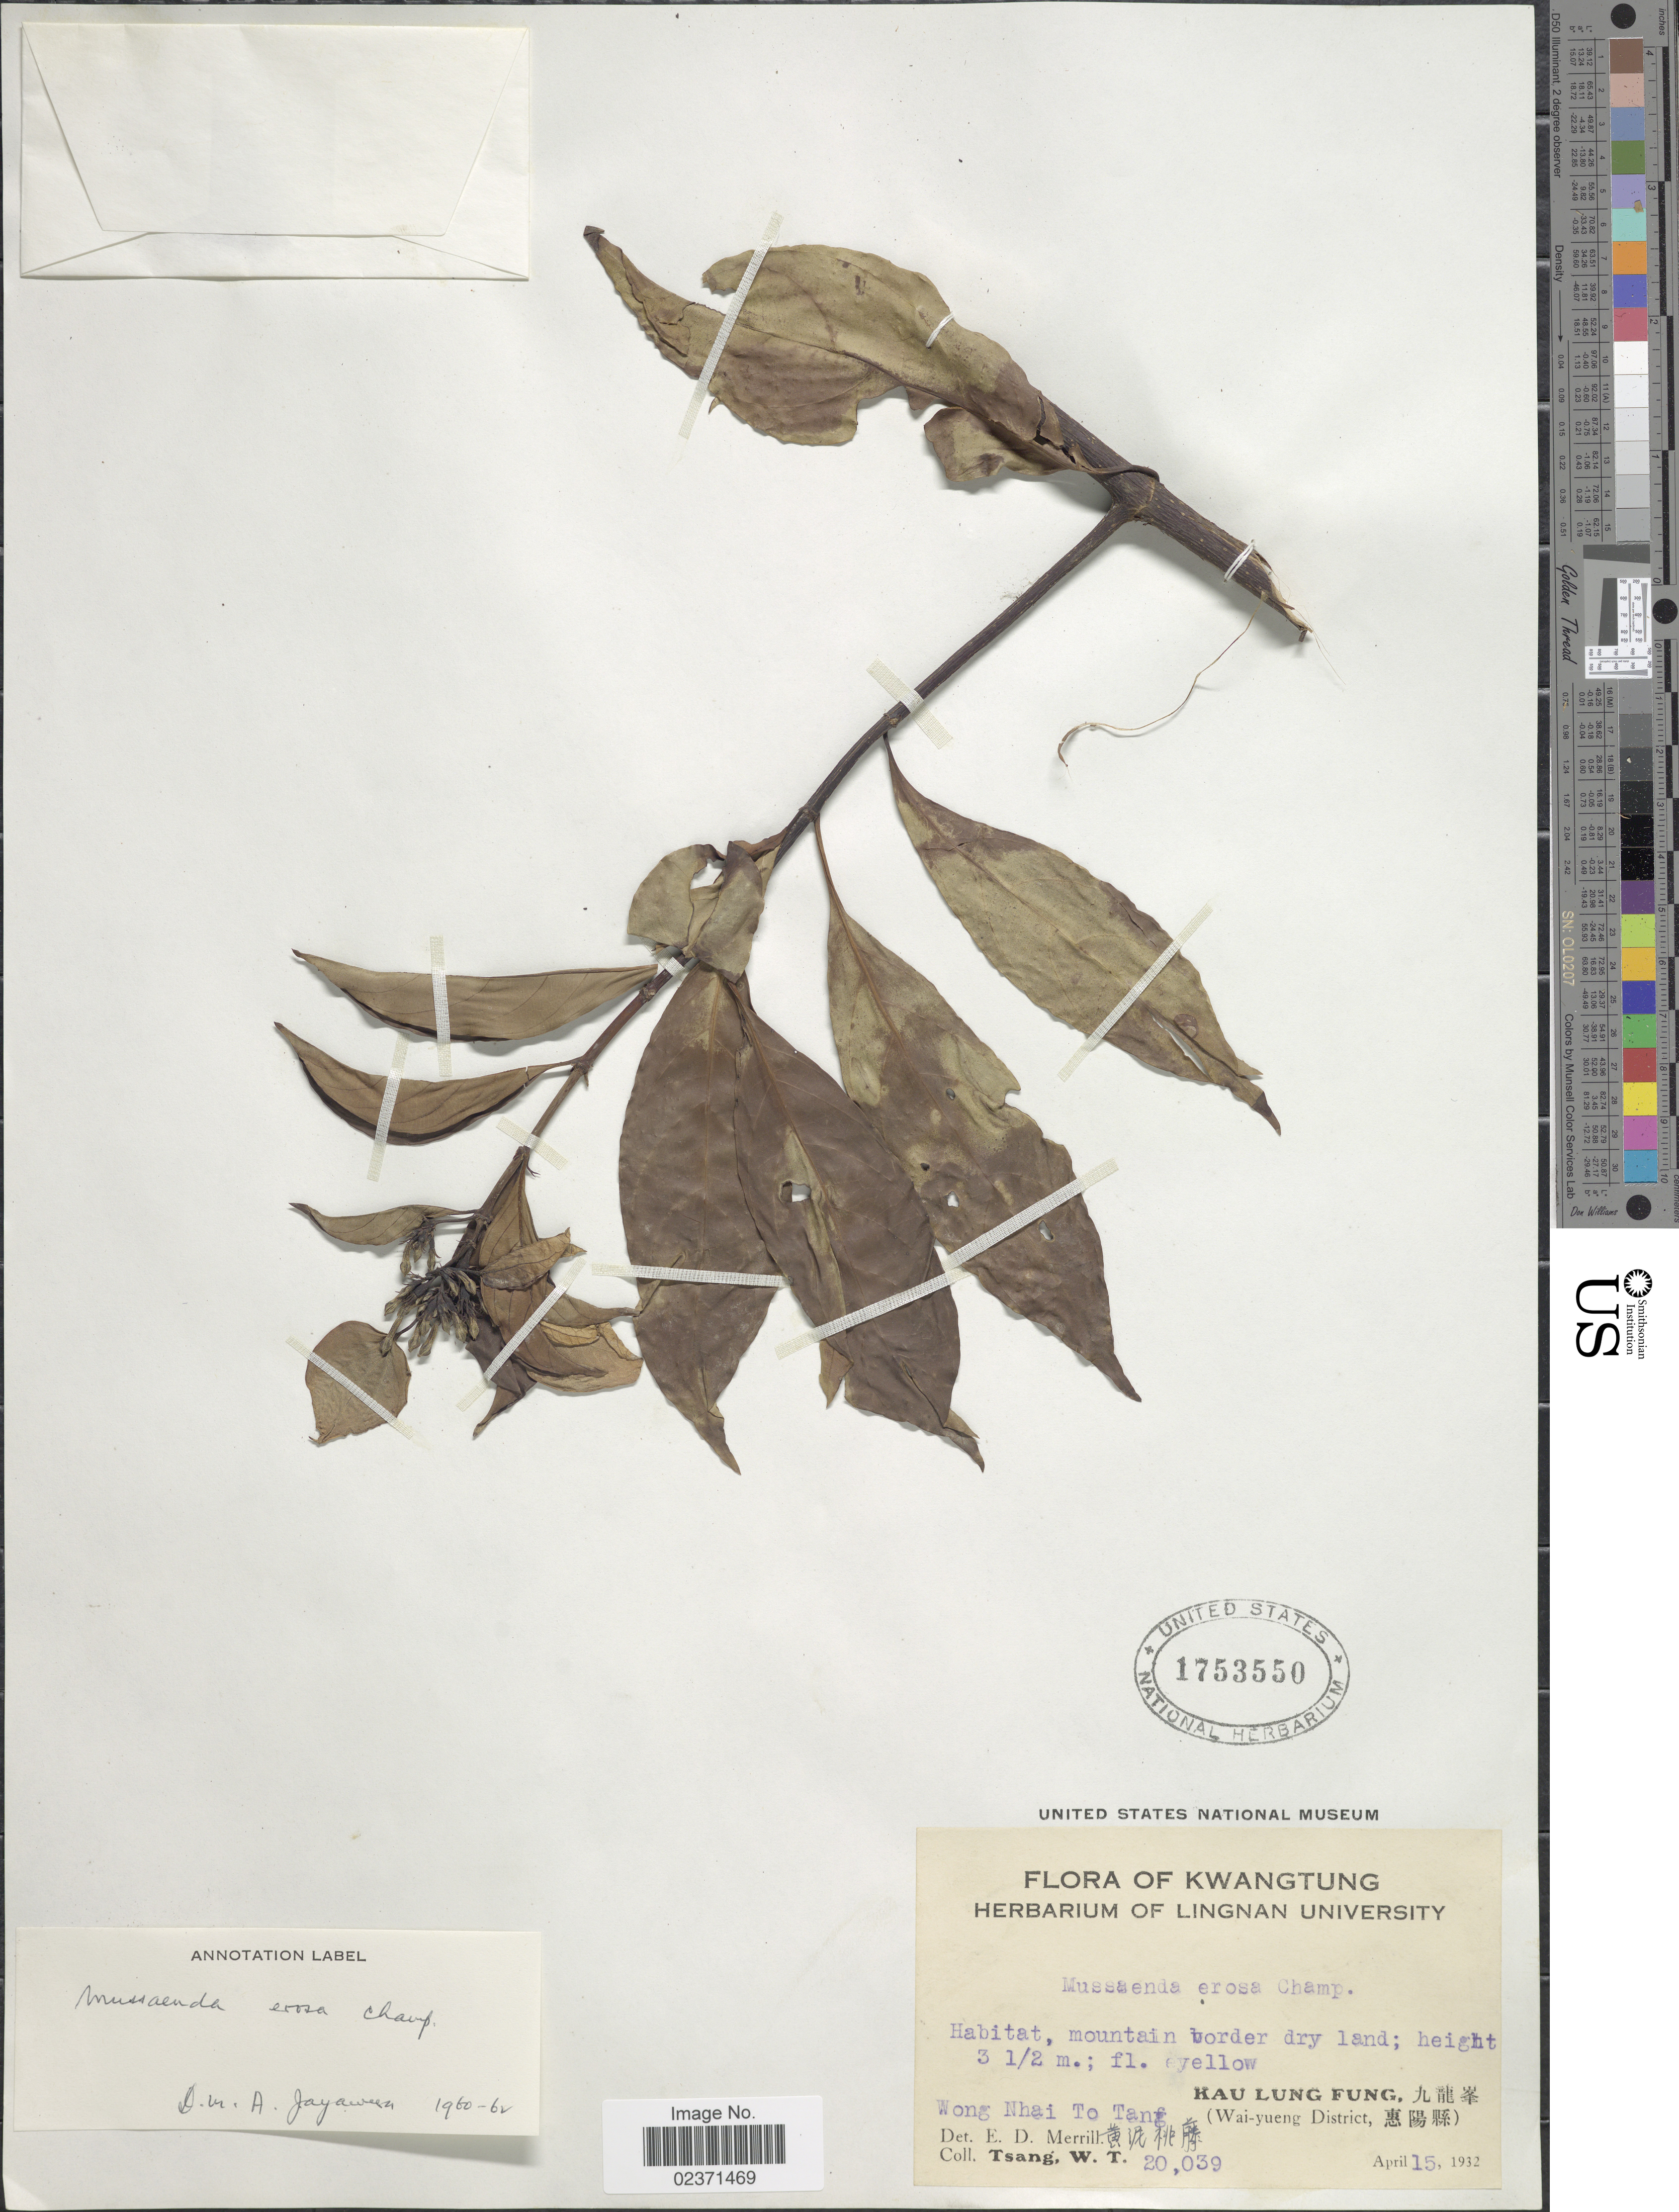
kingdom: Plantae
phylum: Tracheophyta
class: Magnoliopsida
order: Gentianales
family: Rubiaceae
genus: Mussaenda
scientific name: Mussaenda erosa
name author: Champ. ex Benth.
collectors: W. T. Tsang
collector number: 20039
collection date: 1932-04-15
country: China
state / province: Guangdong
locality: Kwangtung. Kau Lung Fung, Wong Nhai To Tang (Wai-yueng District)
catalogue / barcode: US 1753550